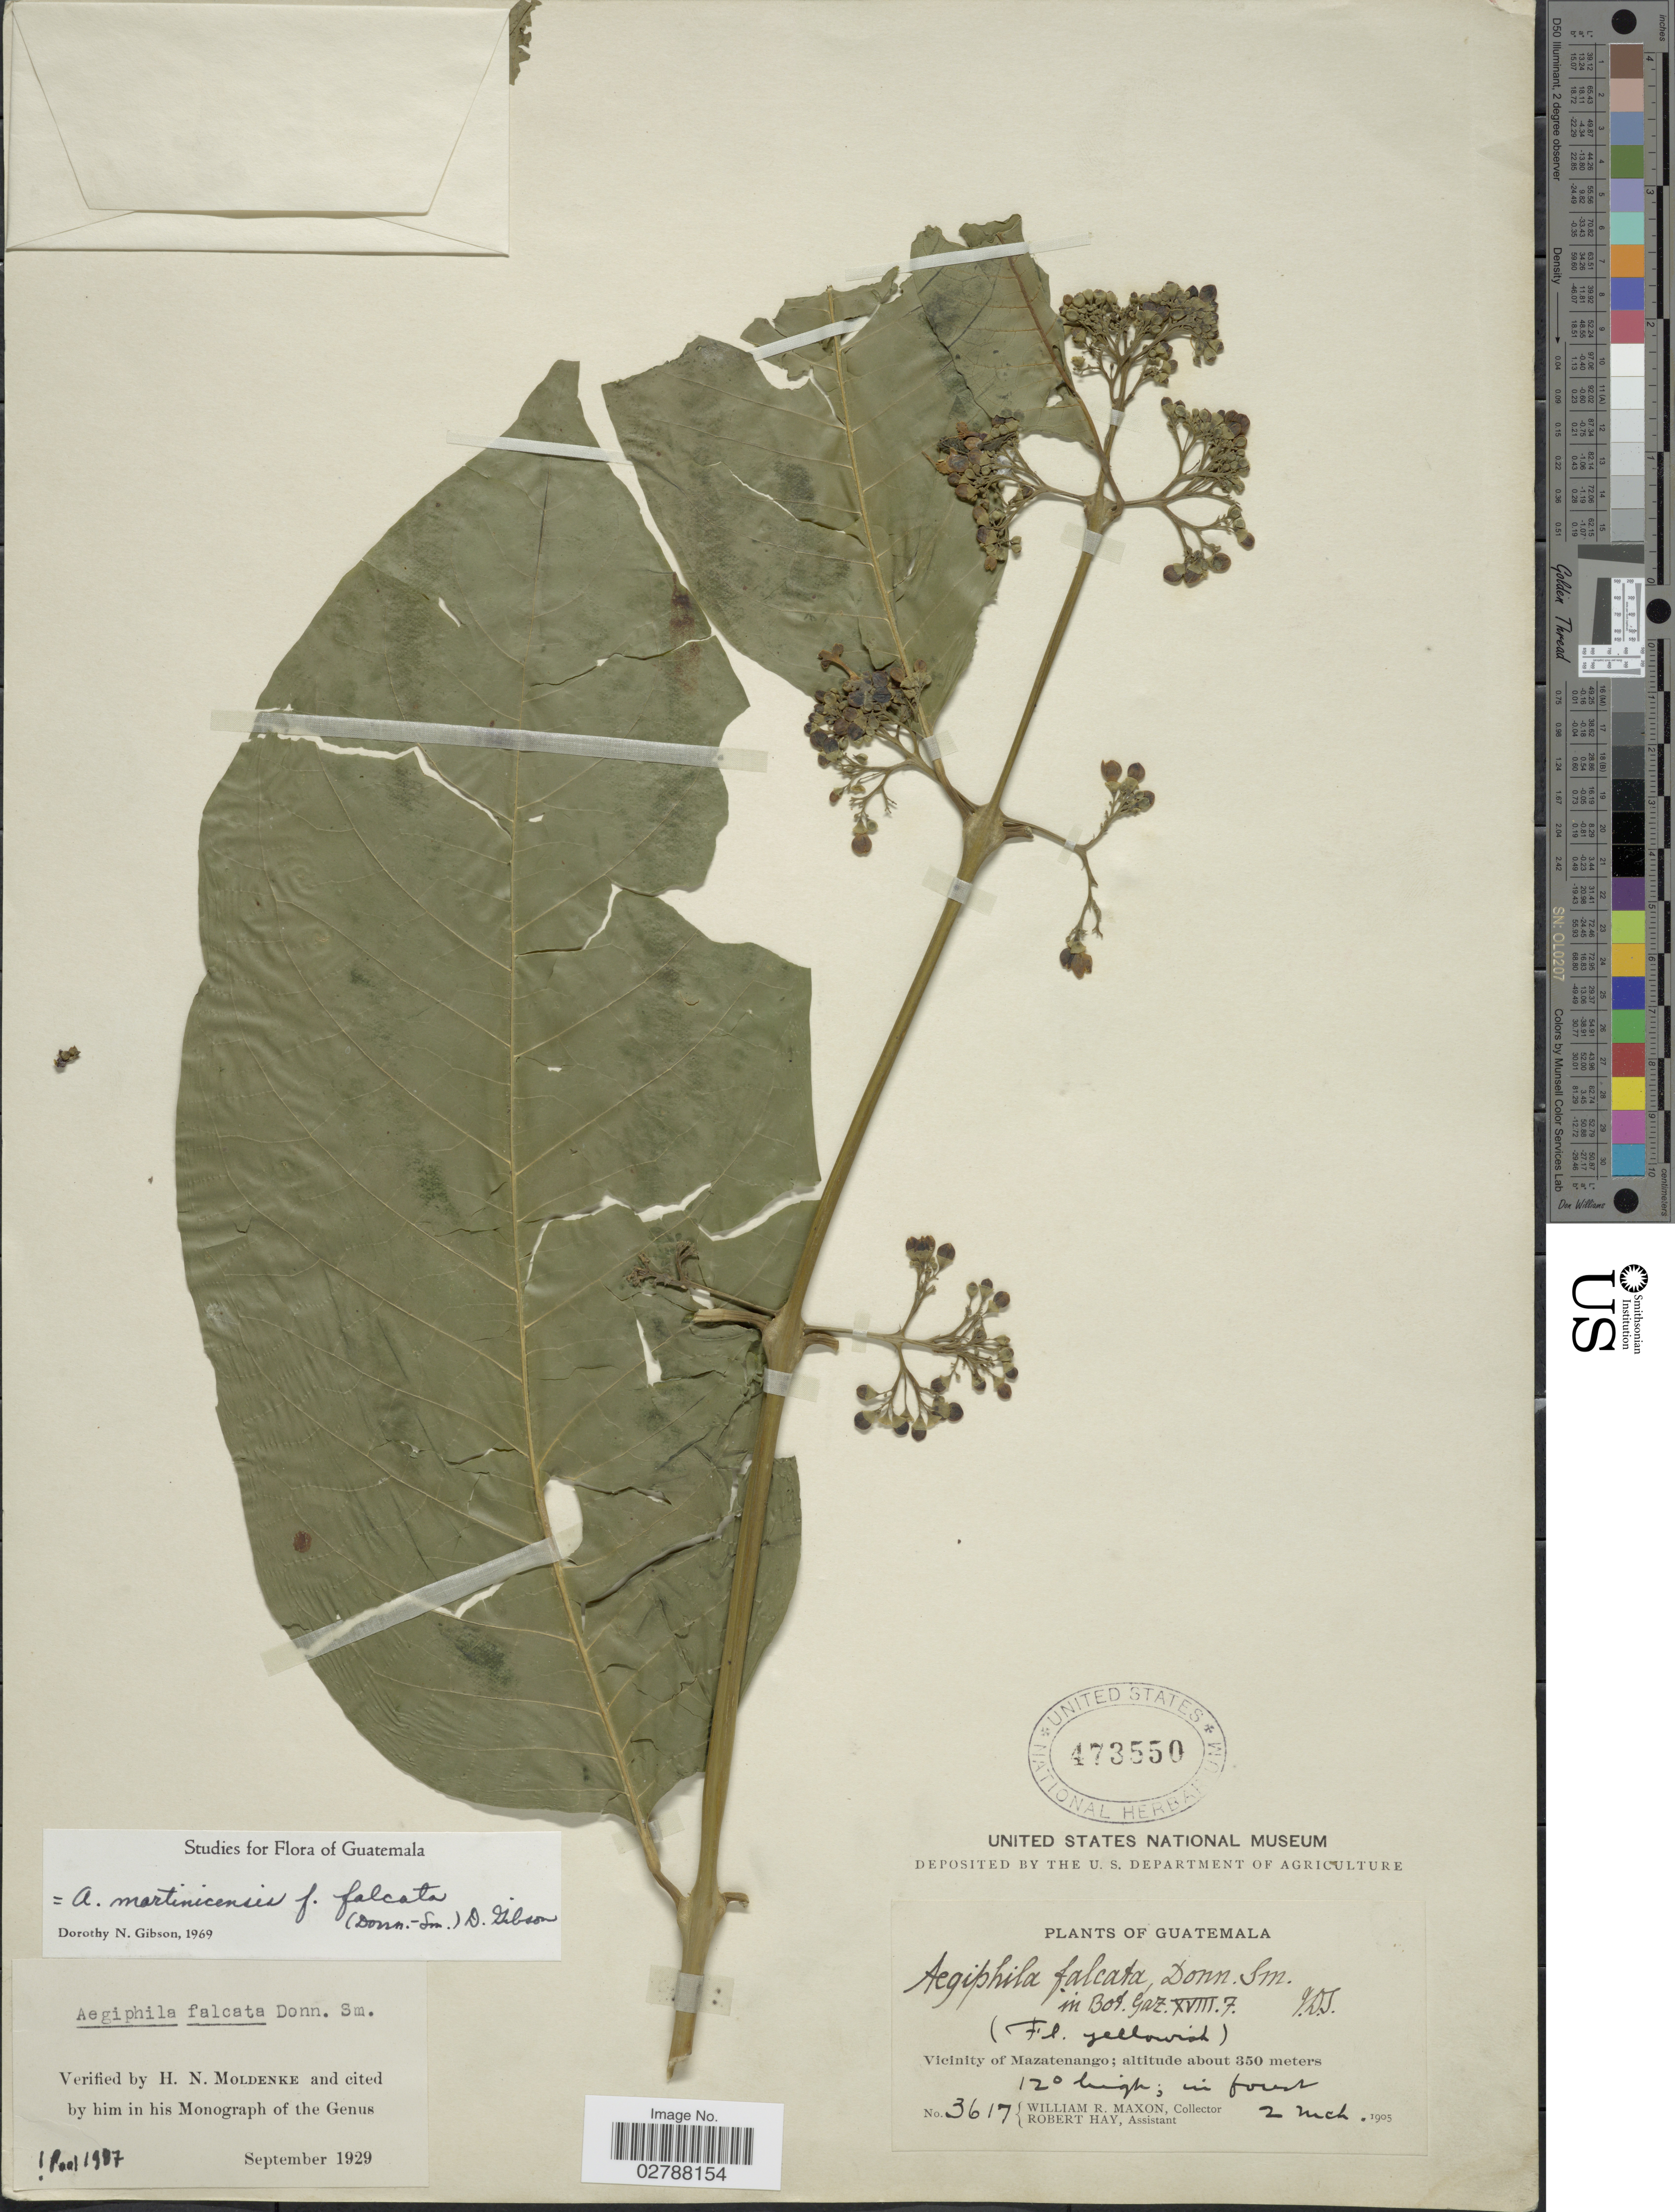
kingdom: Plantae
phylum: Tracheophyta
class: Magnoliopsida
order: Lamiales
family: Lamiaceae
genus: Aegiphila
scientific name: Aegiphila falcata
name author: Donn. Sm.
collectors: W. R. Maxon & R. Hay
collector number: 3617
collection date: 1905-03-02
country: Guatemala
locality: Vicinity of Mazatenango.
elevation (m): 350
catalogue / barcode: US 473550